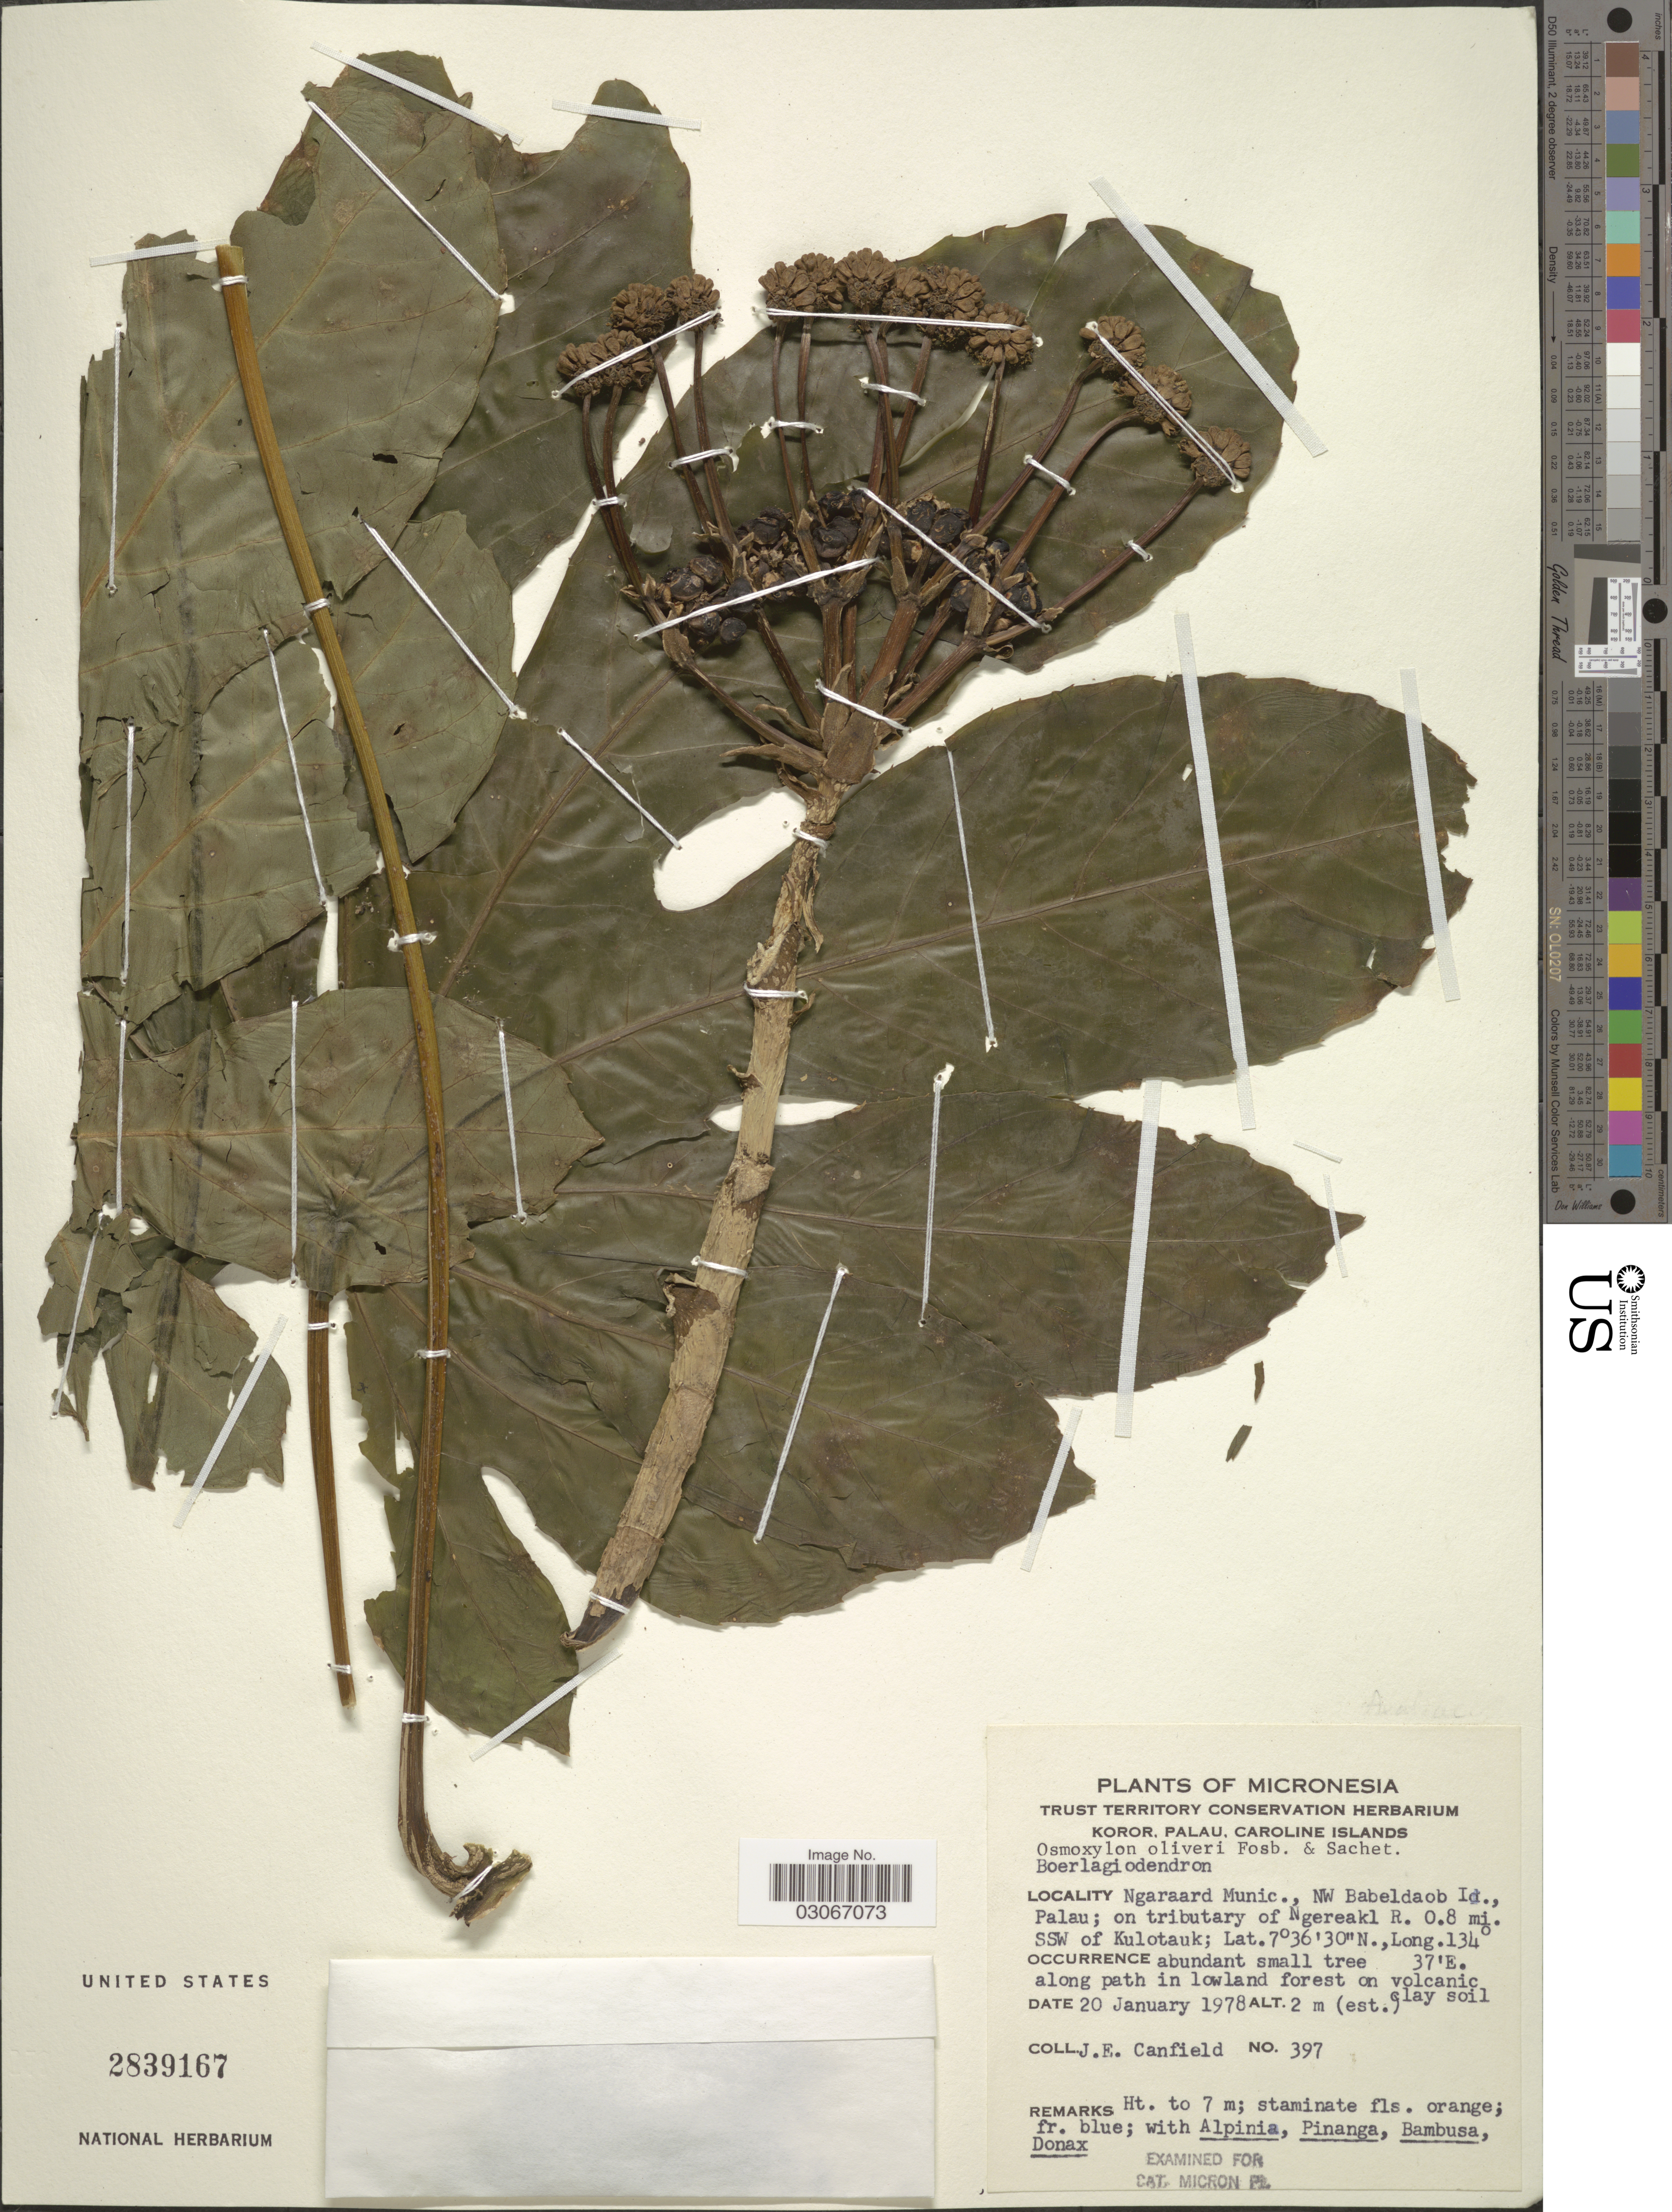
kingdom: Plantae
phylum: Tracheophyta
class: Magnoliopsida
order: Apiales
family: Araliaceae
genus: Osmoxylon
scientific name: Osmoxylon oliveri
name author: Fosberg & Sachet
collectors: J. E. Canfield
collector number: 397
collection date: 1978-01-20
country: Palau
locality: Ngaraard Munic., NW Babeldaob Id., Palau; on tributary of Ngereakl R. 0.8 mi. SSW of Kulotauk.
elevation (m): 2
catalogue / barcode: US 2839167